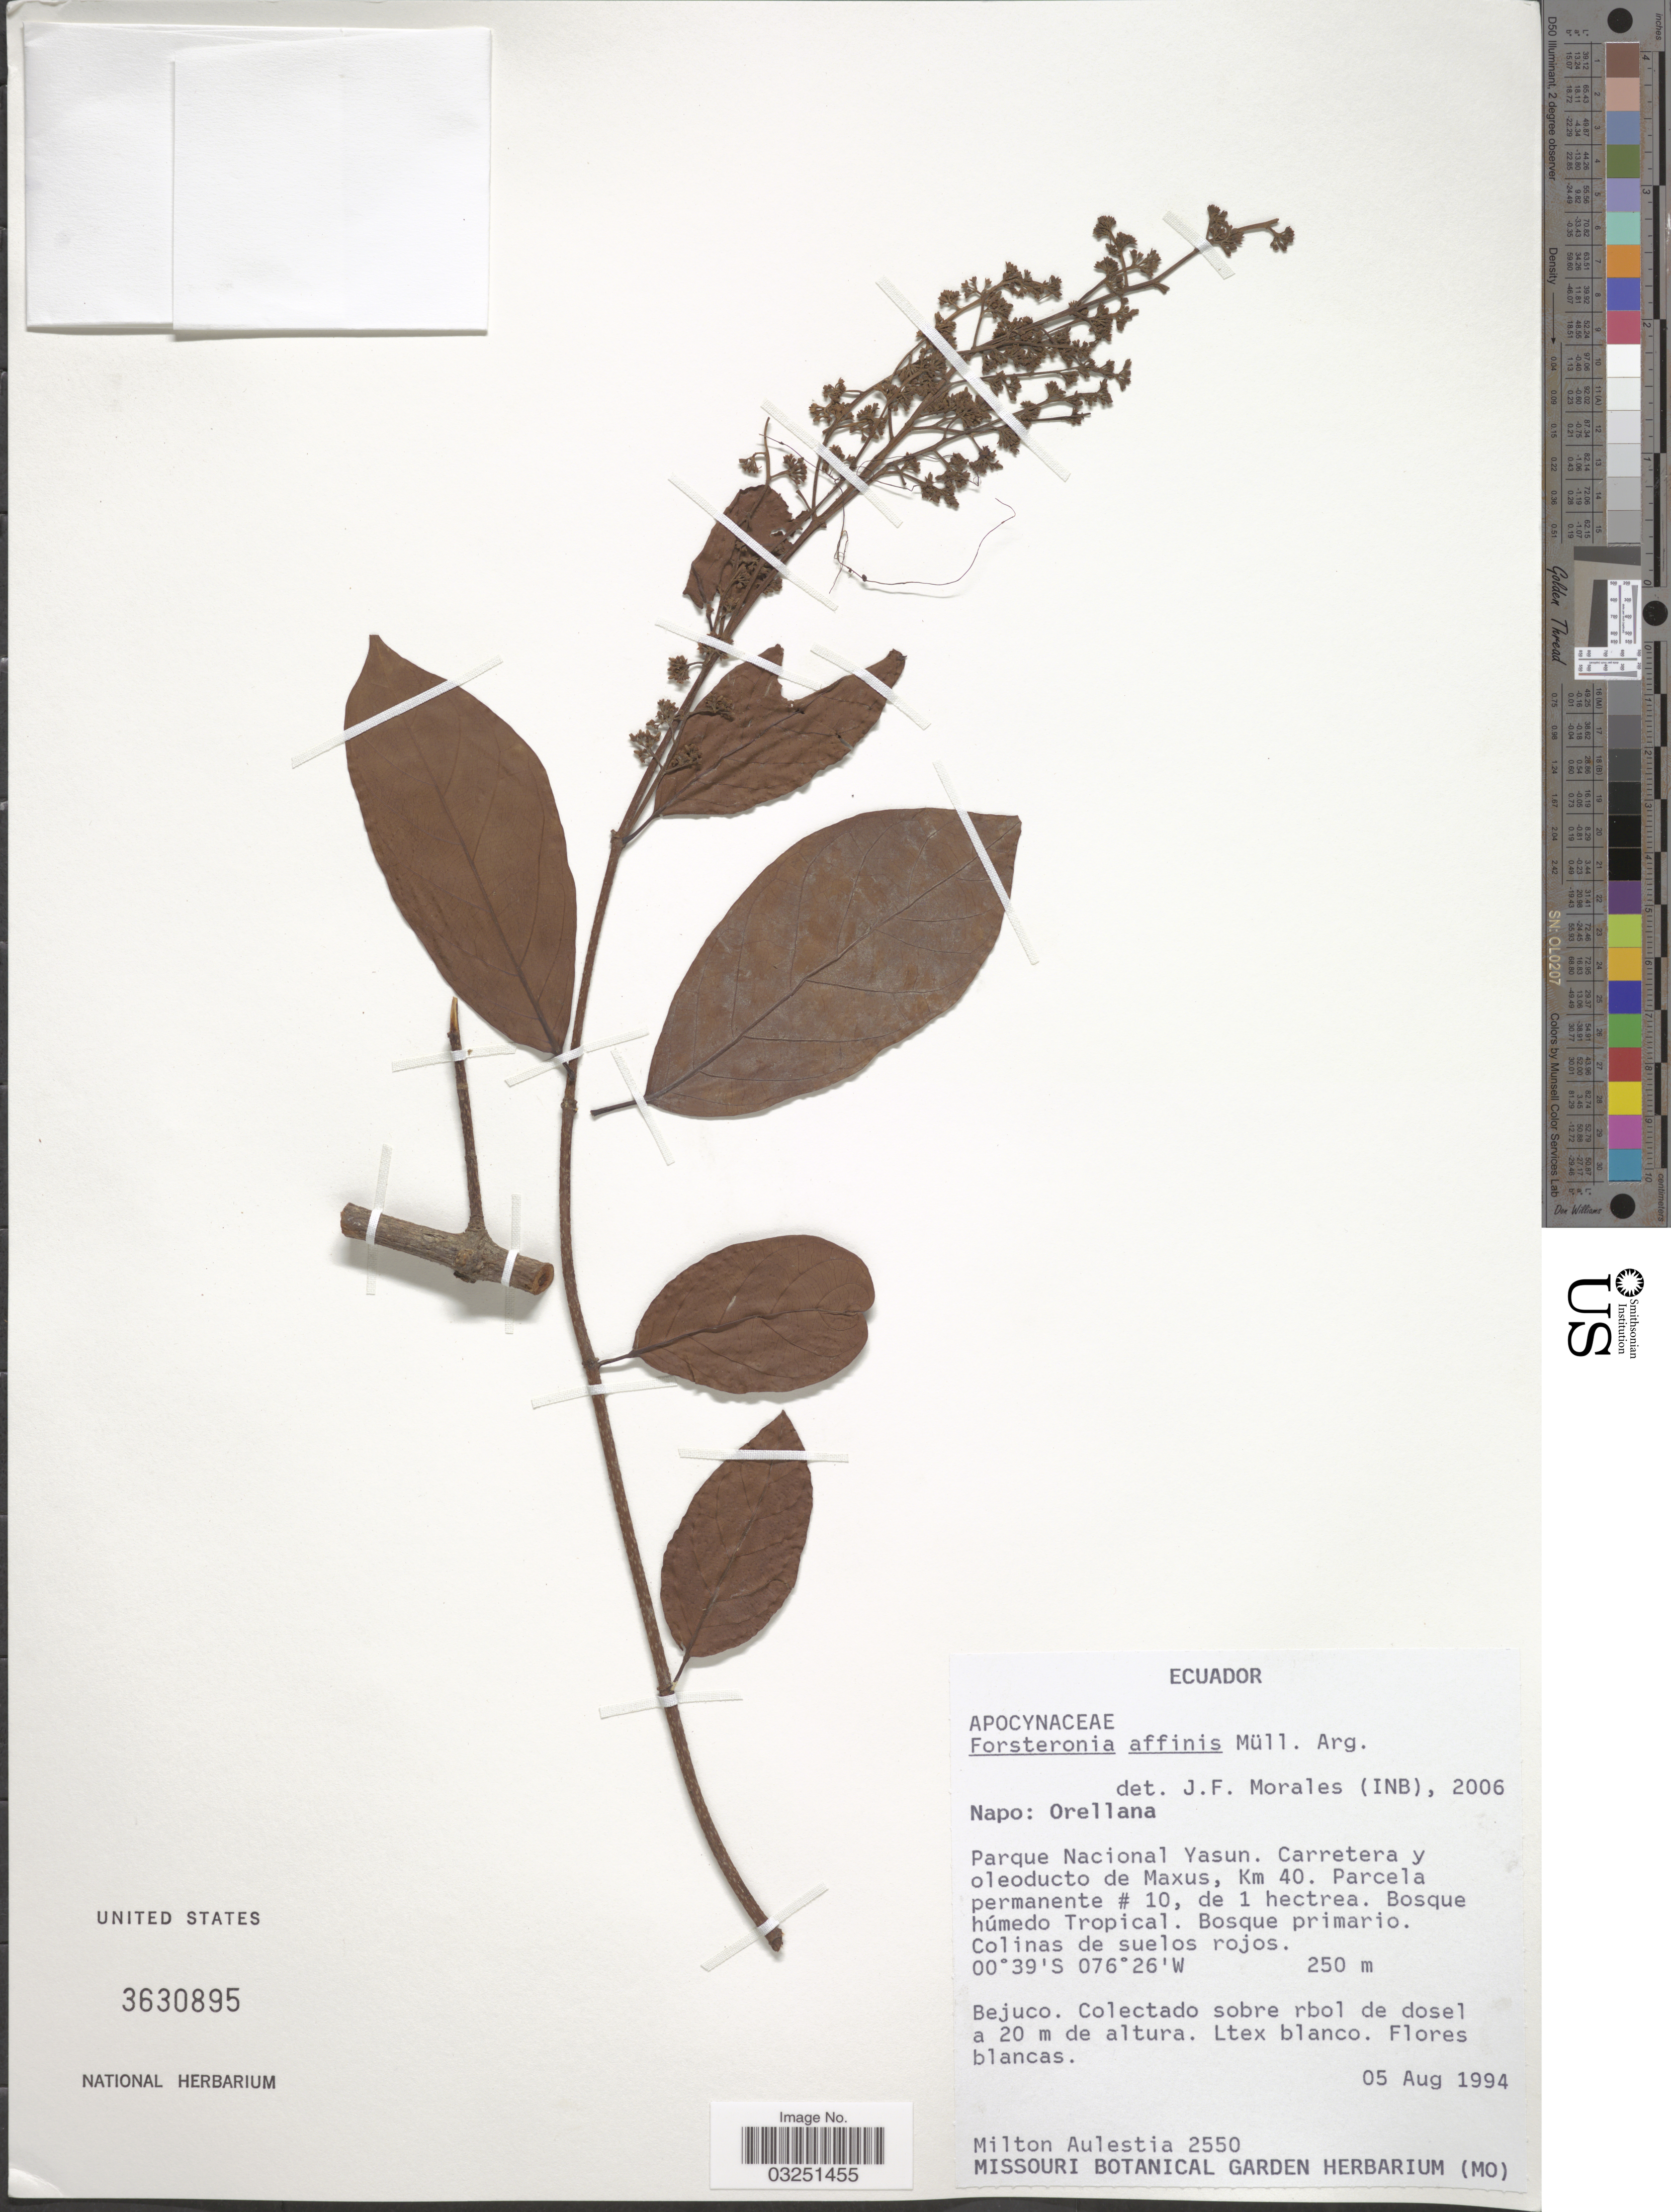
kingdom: Plantae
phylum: Tracheophyta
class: Magnoliopsida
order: Gentianales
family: Apocynaceae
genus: Forsteronia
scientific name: Forsteronia affinis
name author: Müll. Arg.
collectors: M. Aulestia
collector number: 2550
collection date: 1994-08-05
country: Ecuador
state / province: Napo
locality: Napo: Orellana. Parque Nacional Yasun. Carretera y oleoducto de Maxus, Km 40. Parcela permanente # 10, de 1 hectrea.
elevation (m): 250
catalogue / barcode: US 3630895